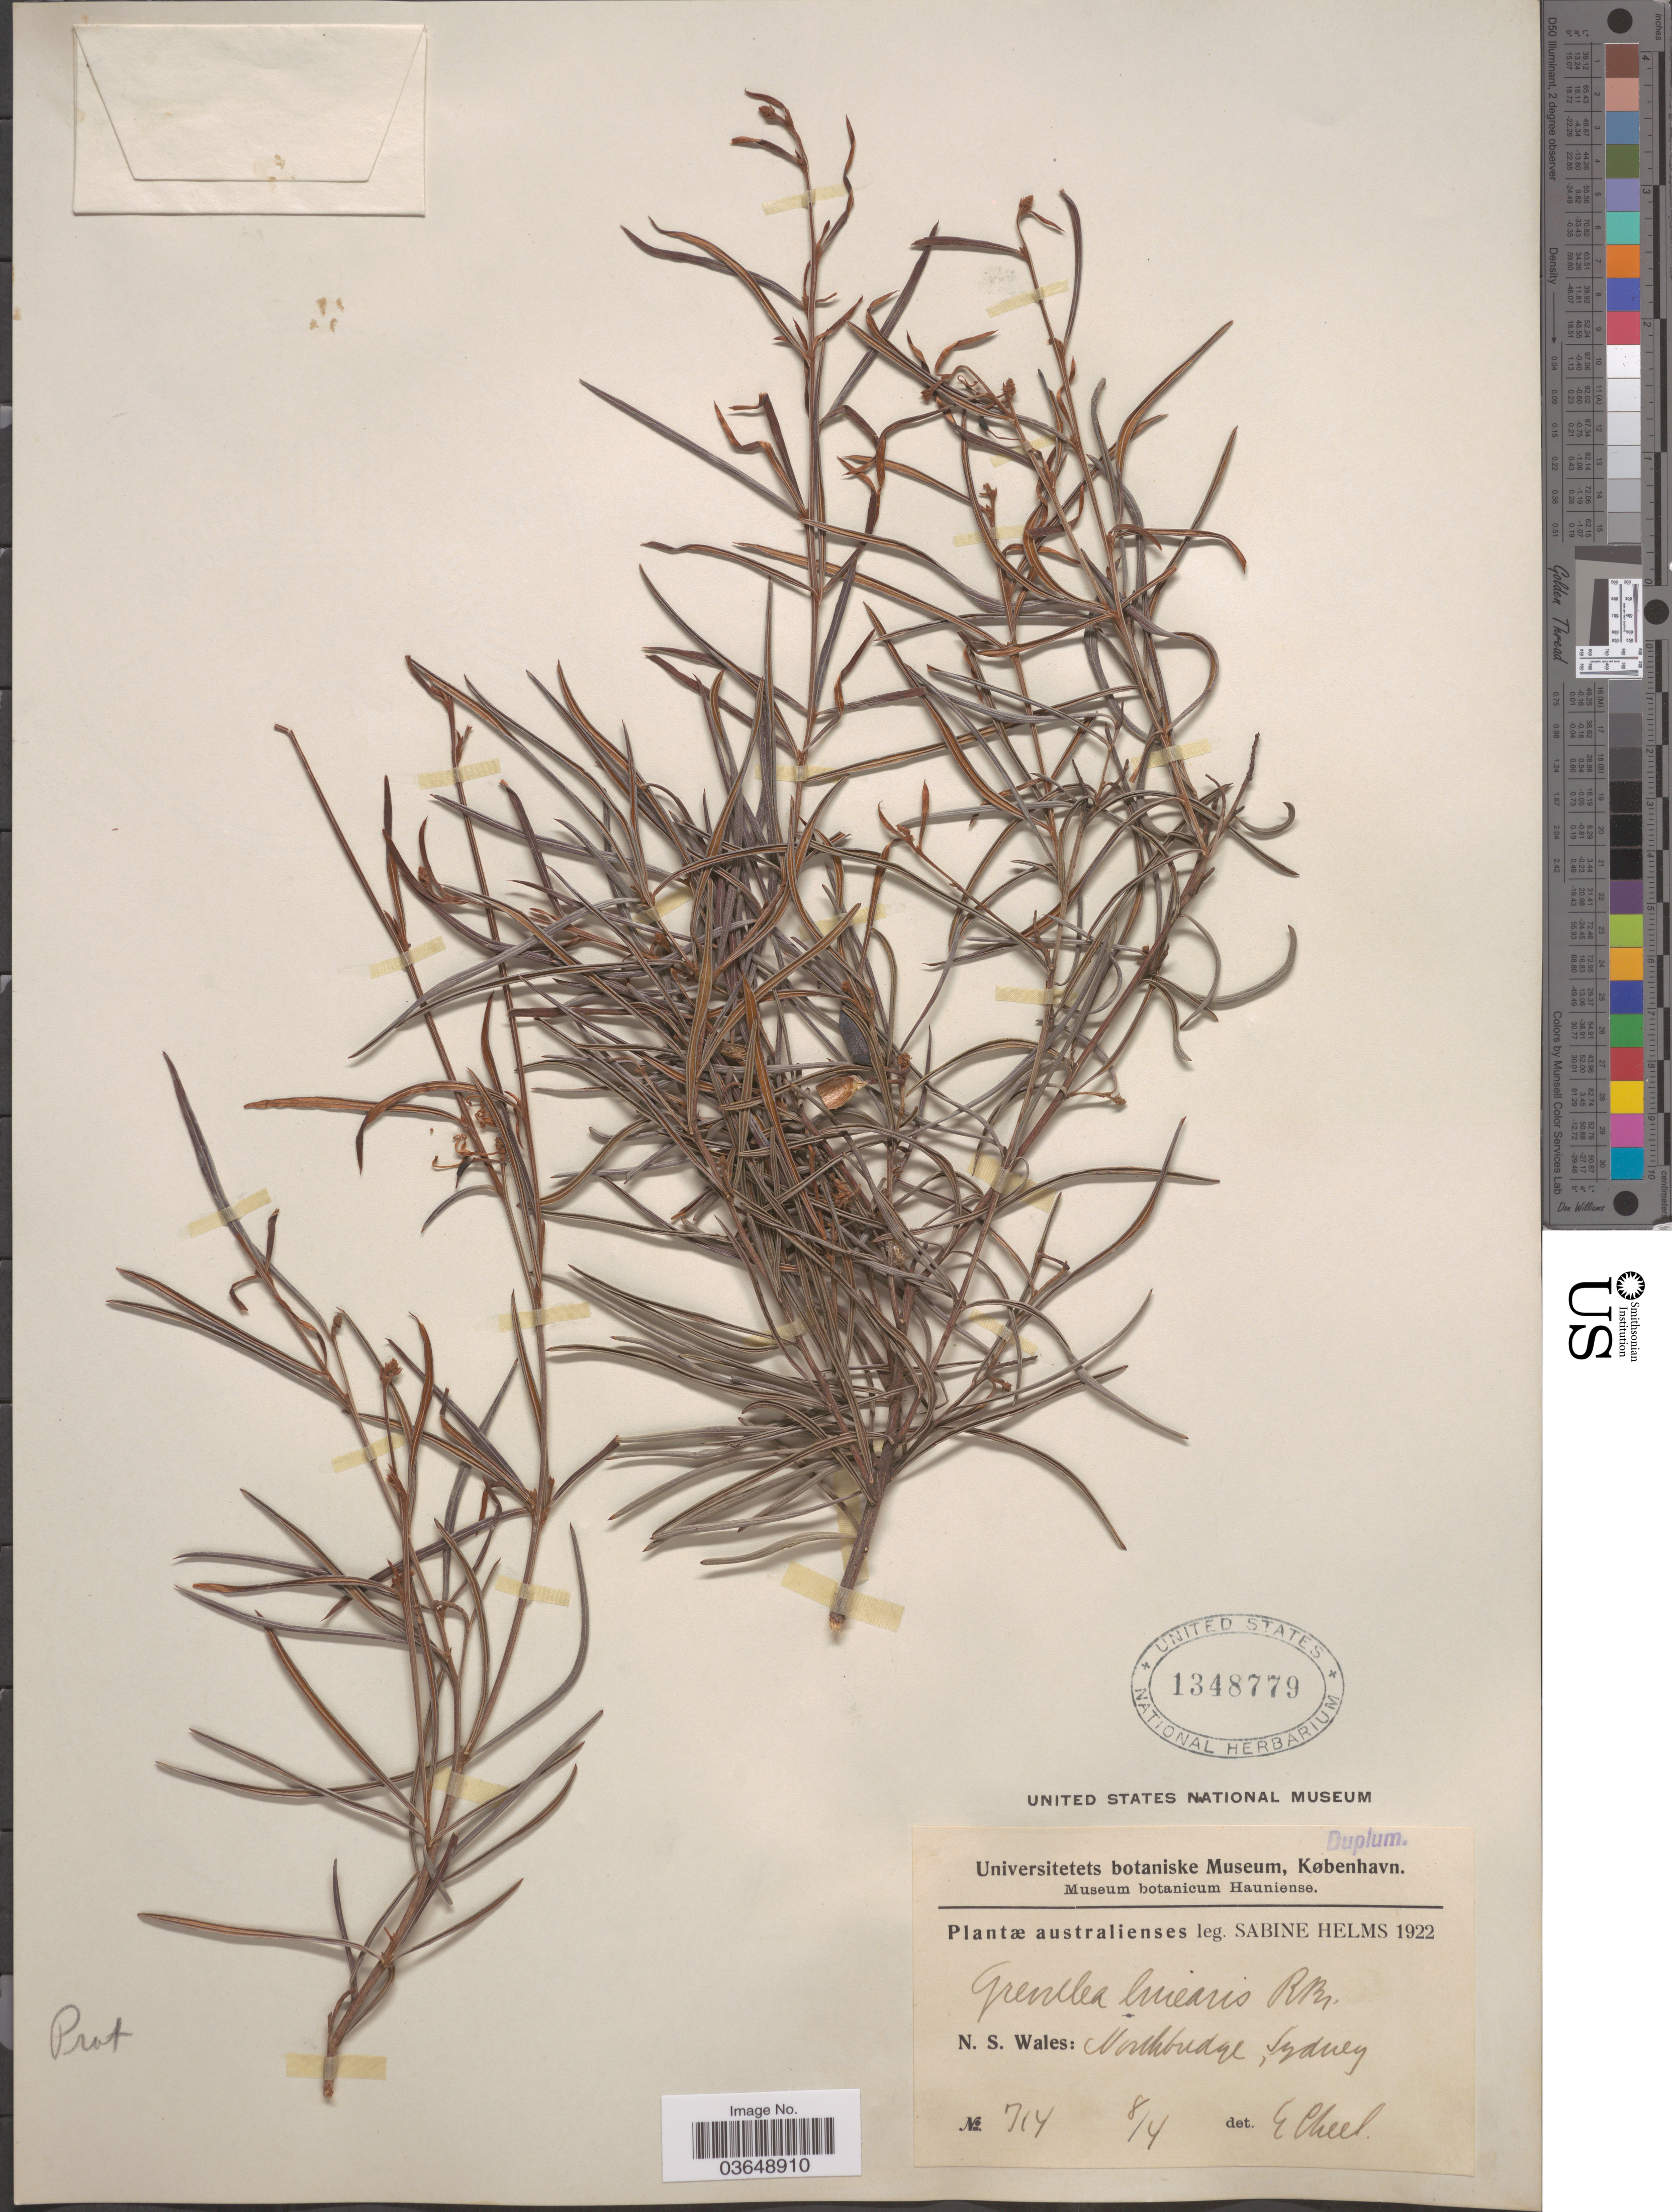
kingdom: Plantae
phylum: Tracheophyta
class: Magnoliopsida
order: Proteales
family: Proteaceae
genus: Grevillea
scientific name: Grevillea linearis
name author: (Andrews) R. Br.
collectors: S. Helms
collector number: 714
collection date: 1922-04-08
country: Australia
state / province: New South Wales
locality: N. S. Wales: Northbridge, Sydney.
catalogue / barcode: US 1348779